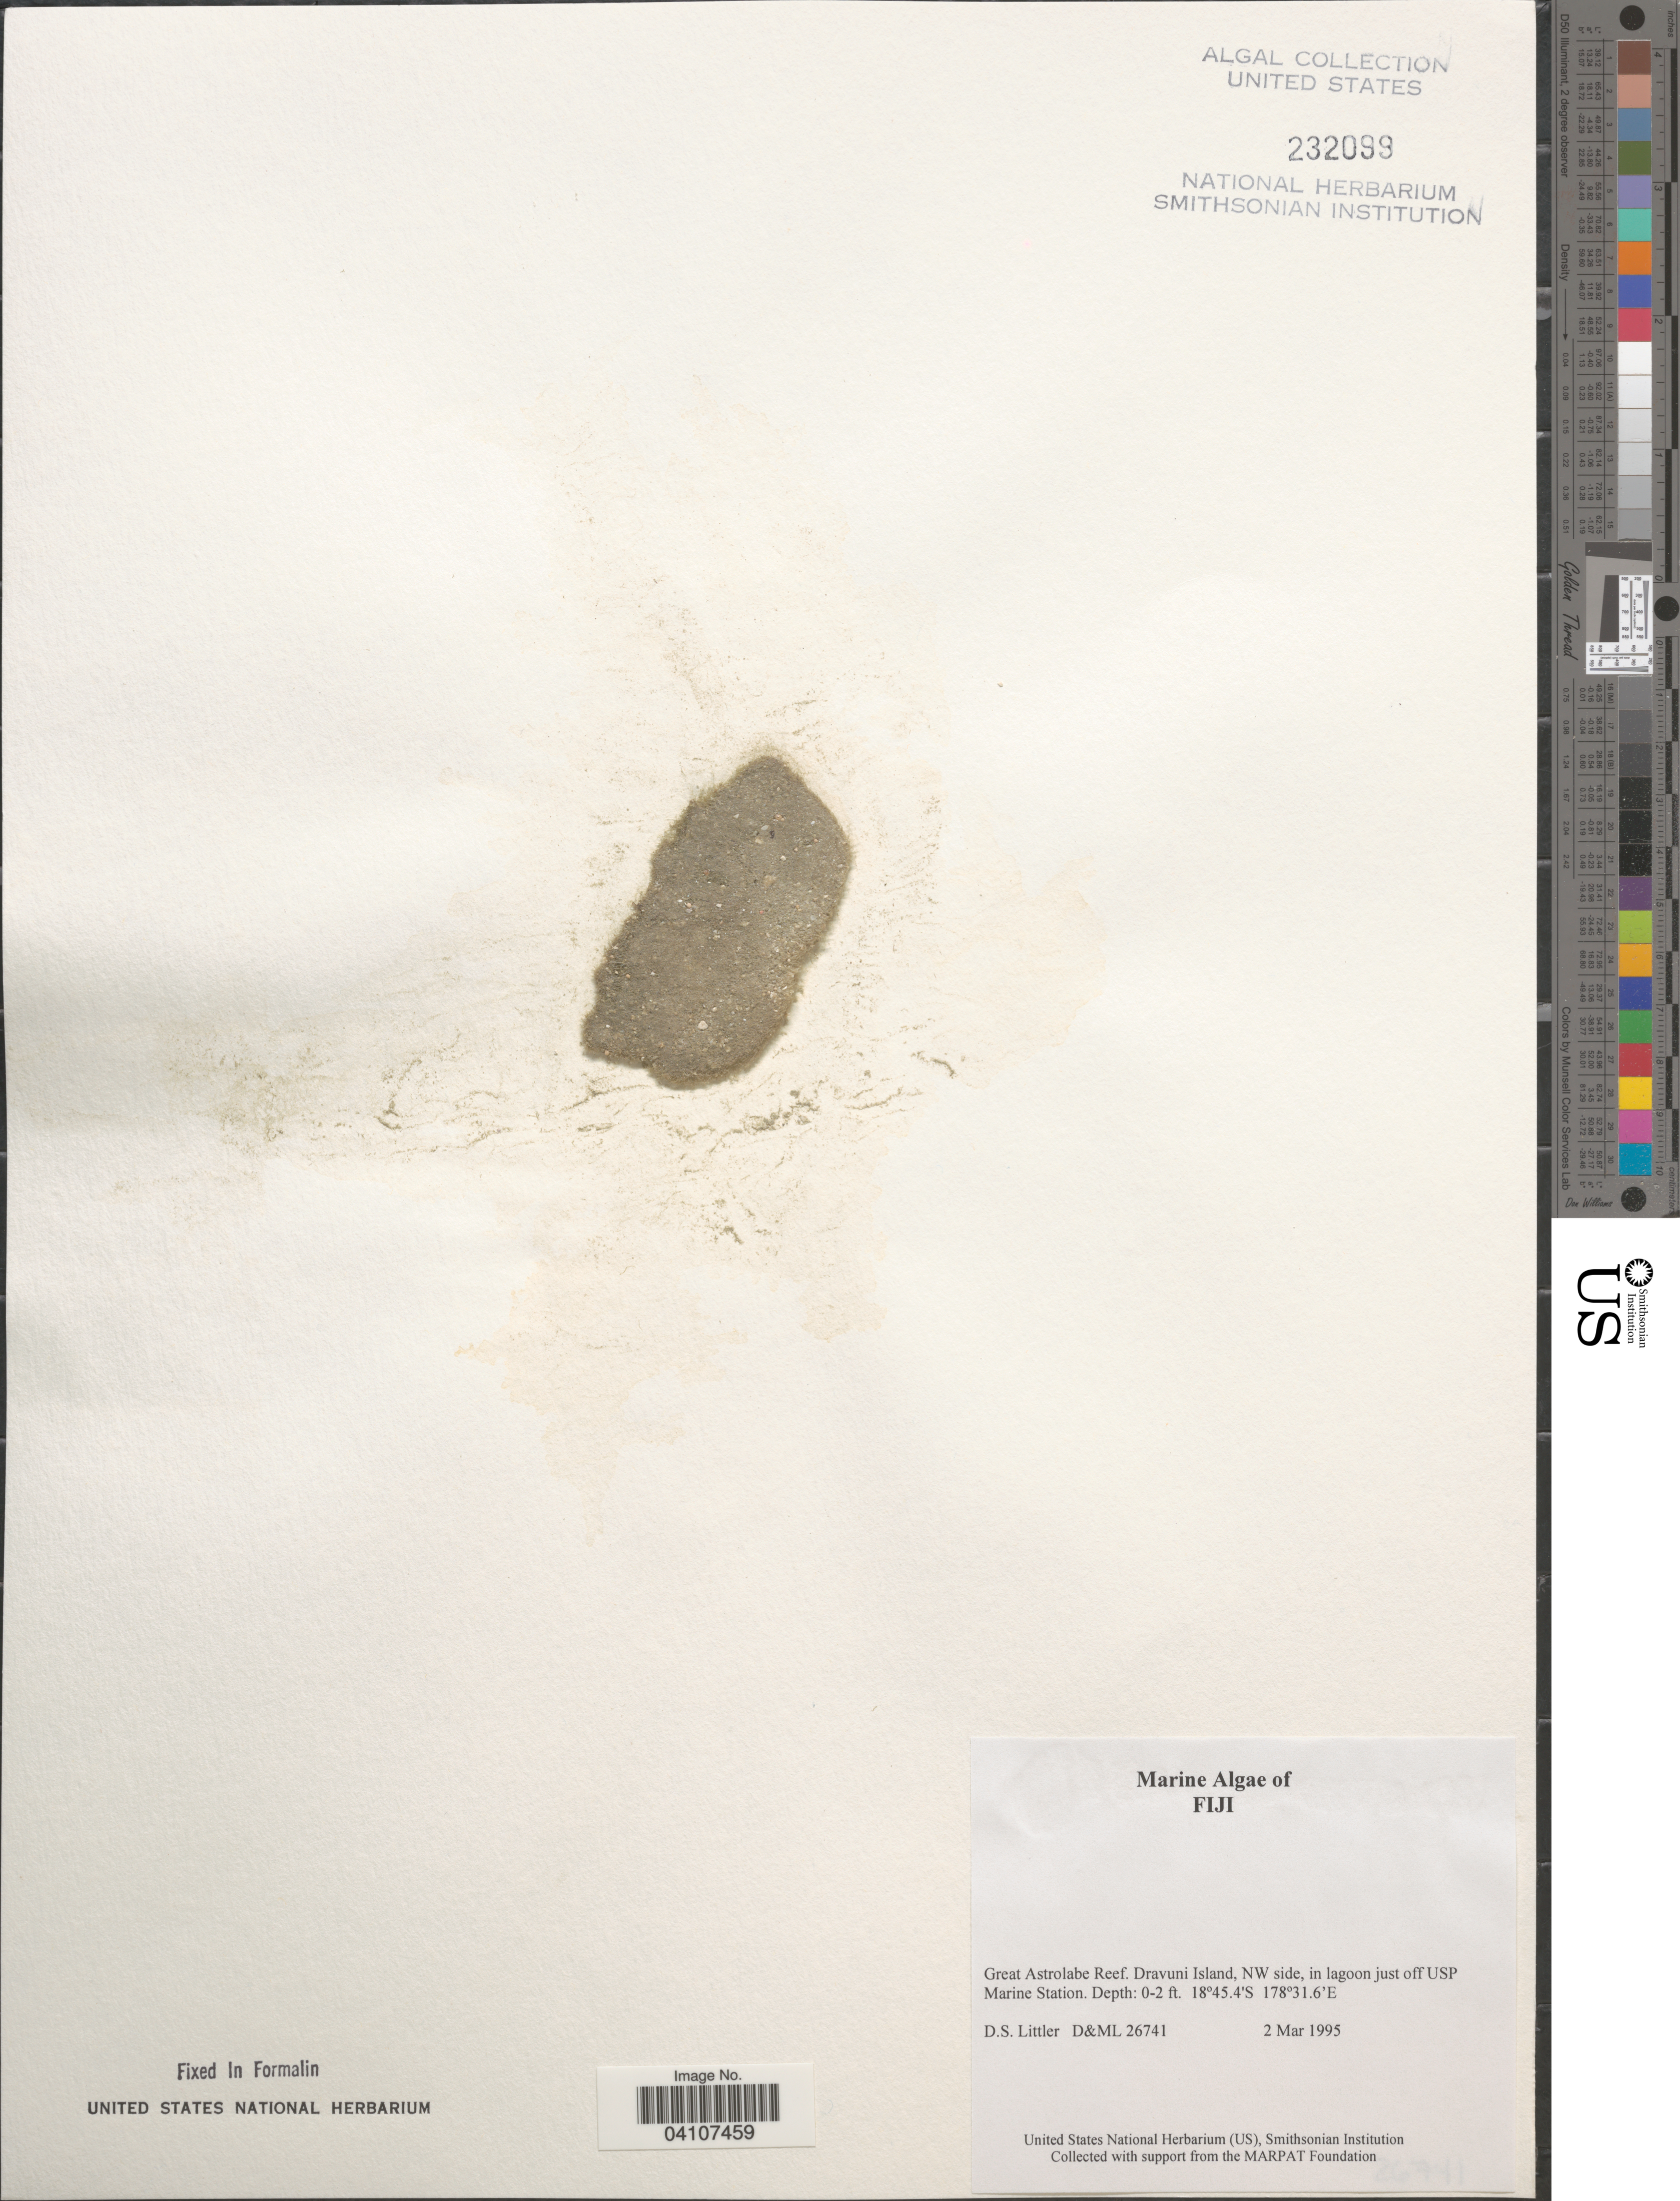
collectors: D. S. Littler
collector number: D&ML 26741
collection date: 1995-03-02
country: Fiji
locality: Great Astrolabe Reef. Dravuni Island, NW side, in lagoon just off USP Marine Station.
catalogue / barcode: US 232099